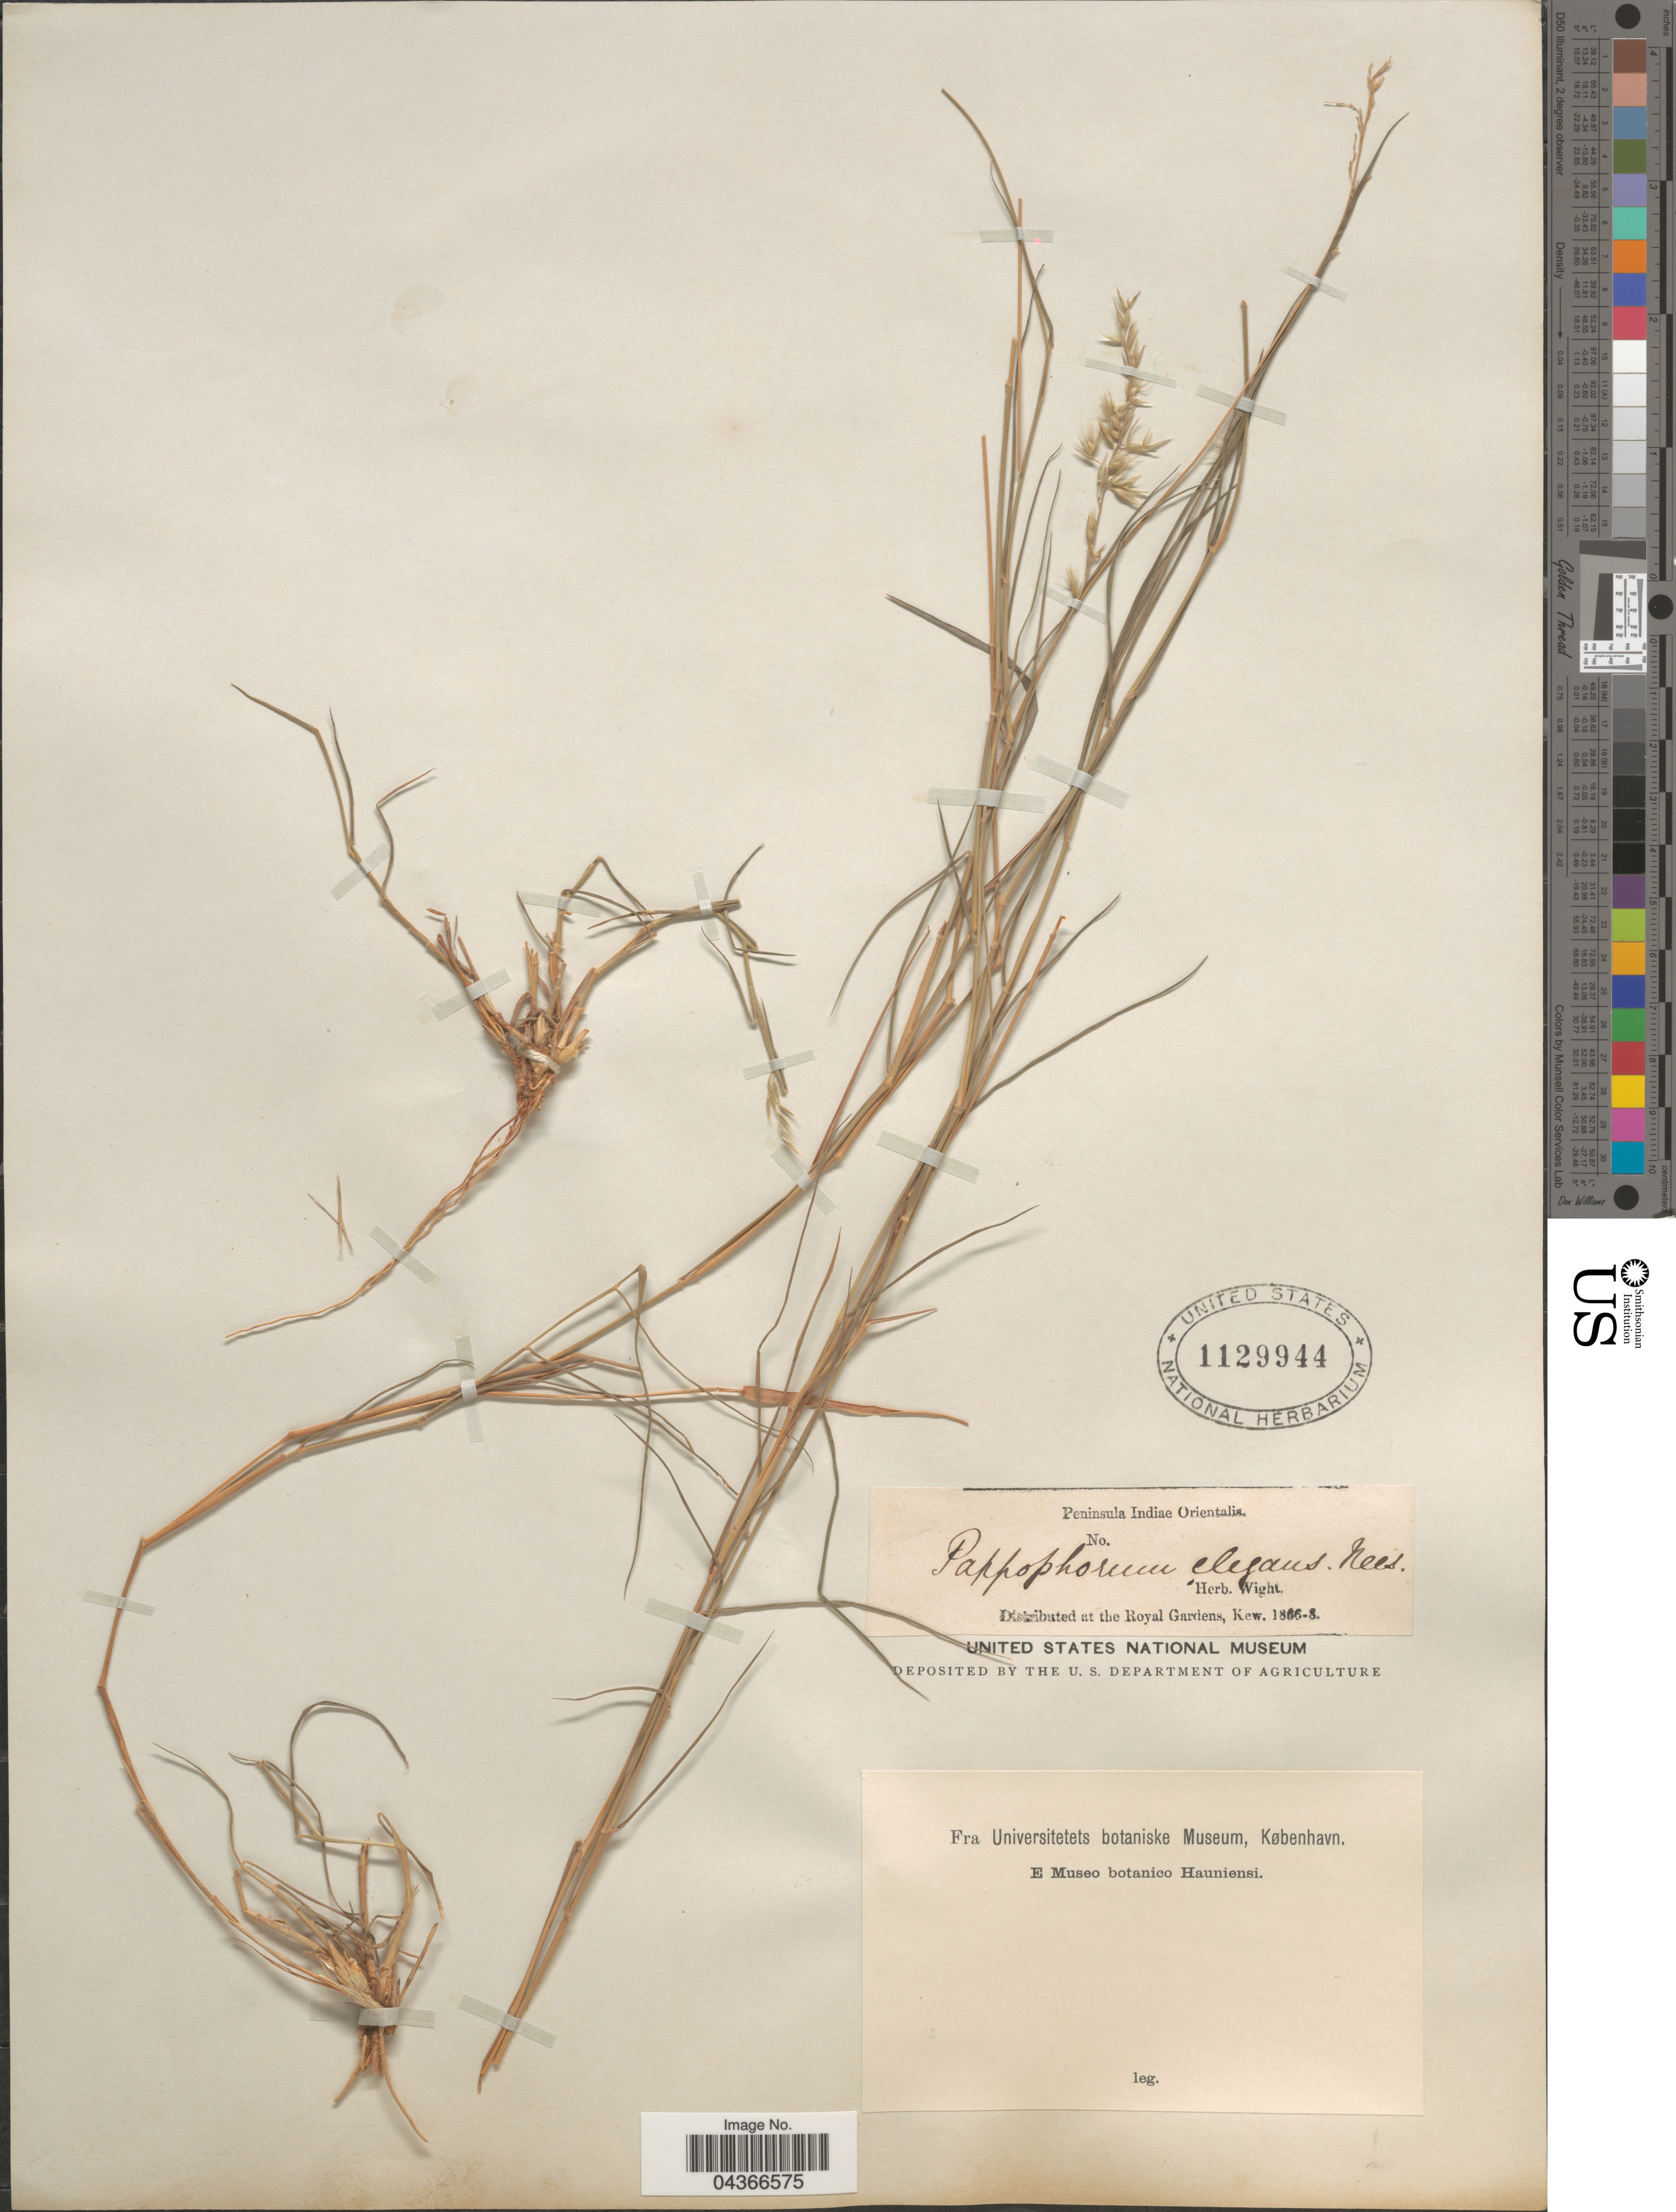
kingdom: Plantae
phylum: Tracheophyta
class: Liliopsida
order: Poales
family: Poaceae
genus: Enneapogon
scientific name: Enneapogon persicus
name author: Boiss.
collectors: ex Herb. Wight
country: India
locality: Peninsula Indiae Orientalia.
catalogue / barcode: US 1129944